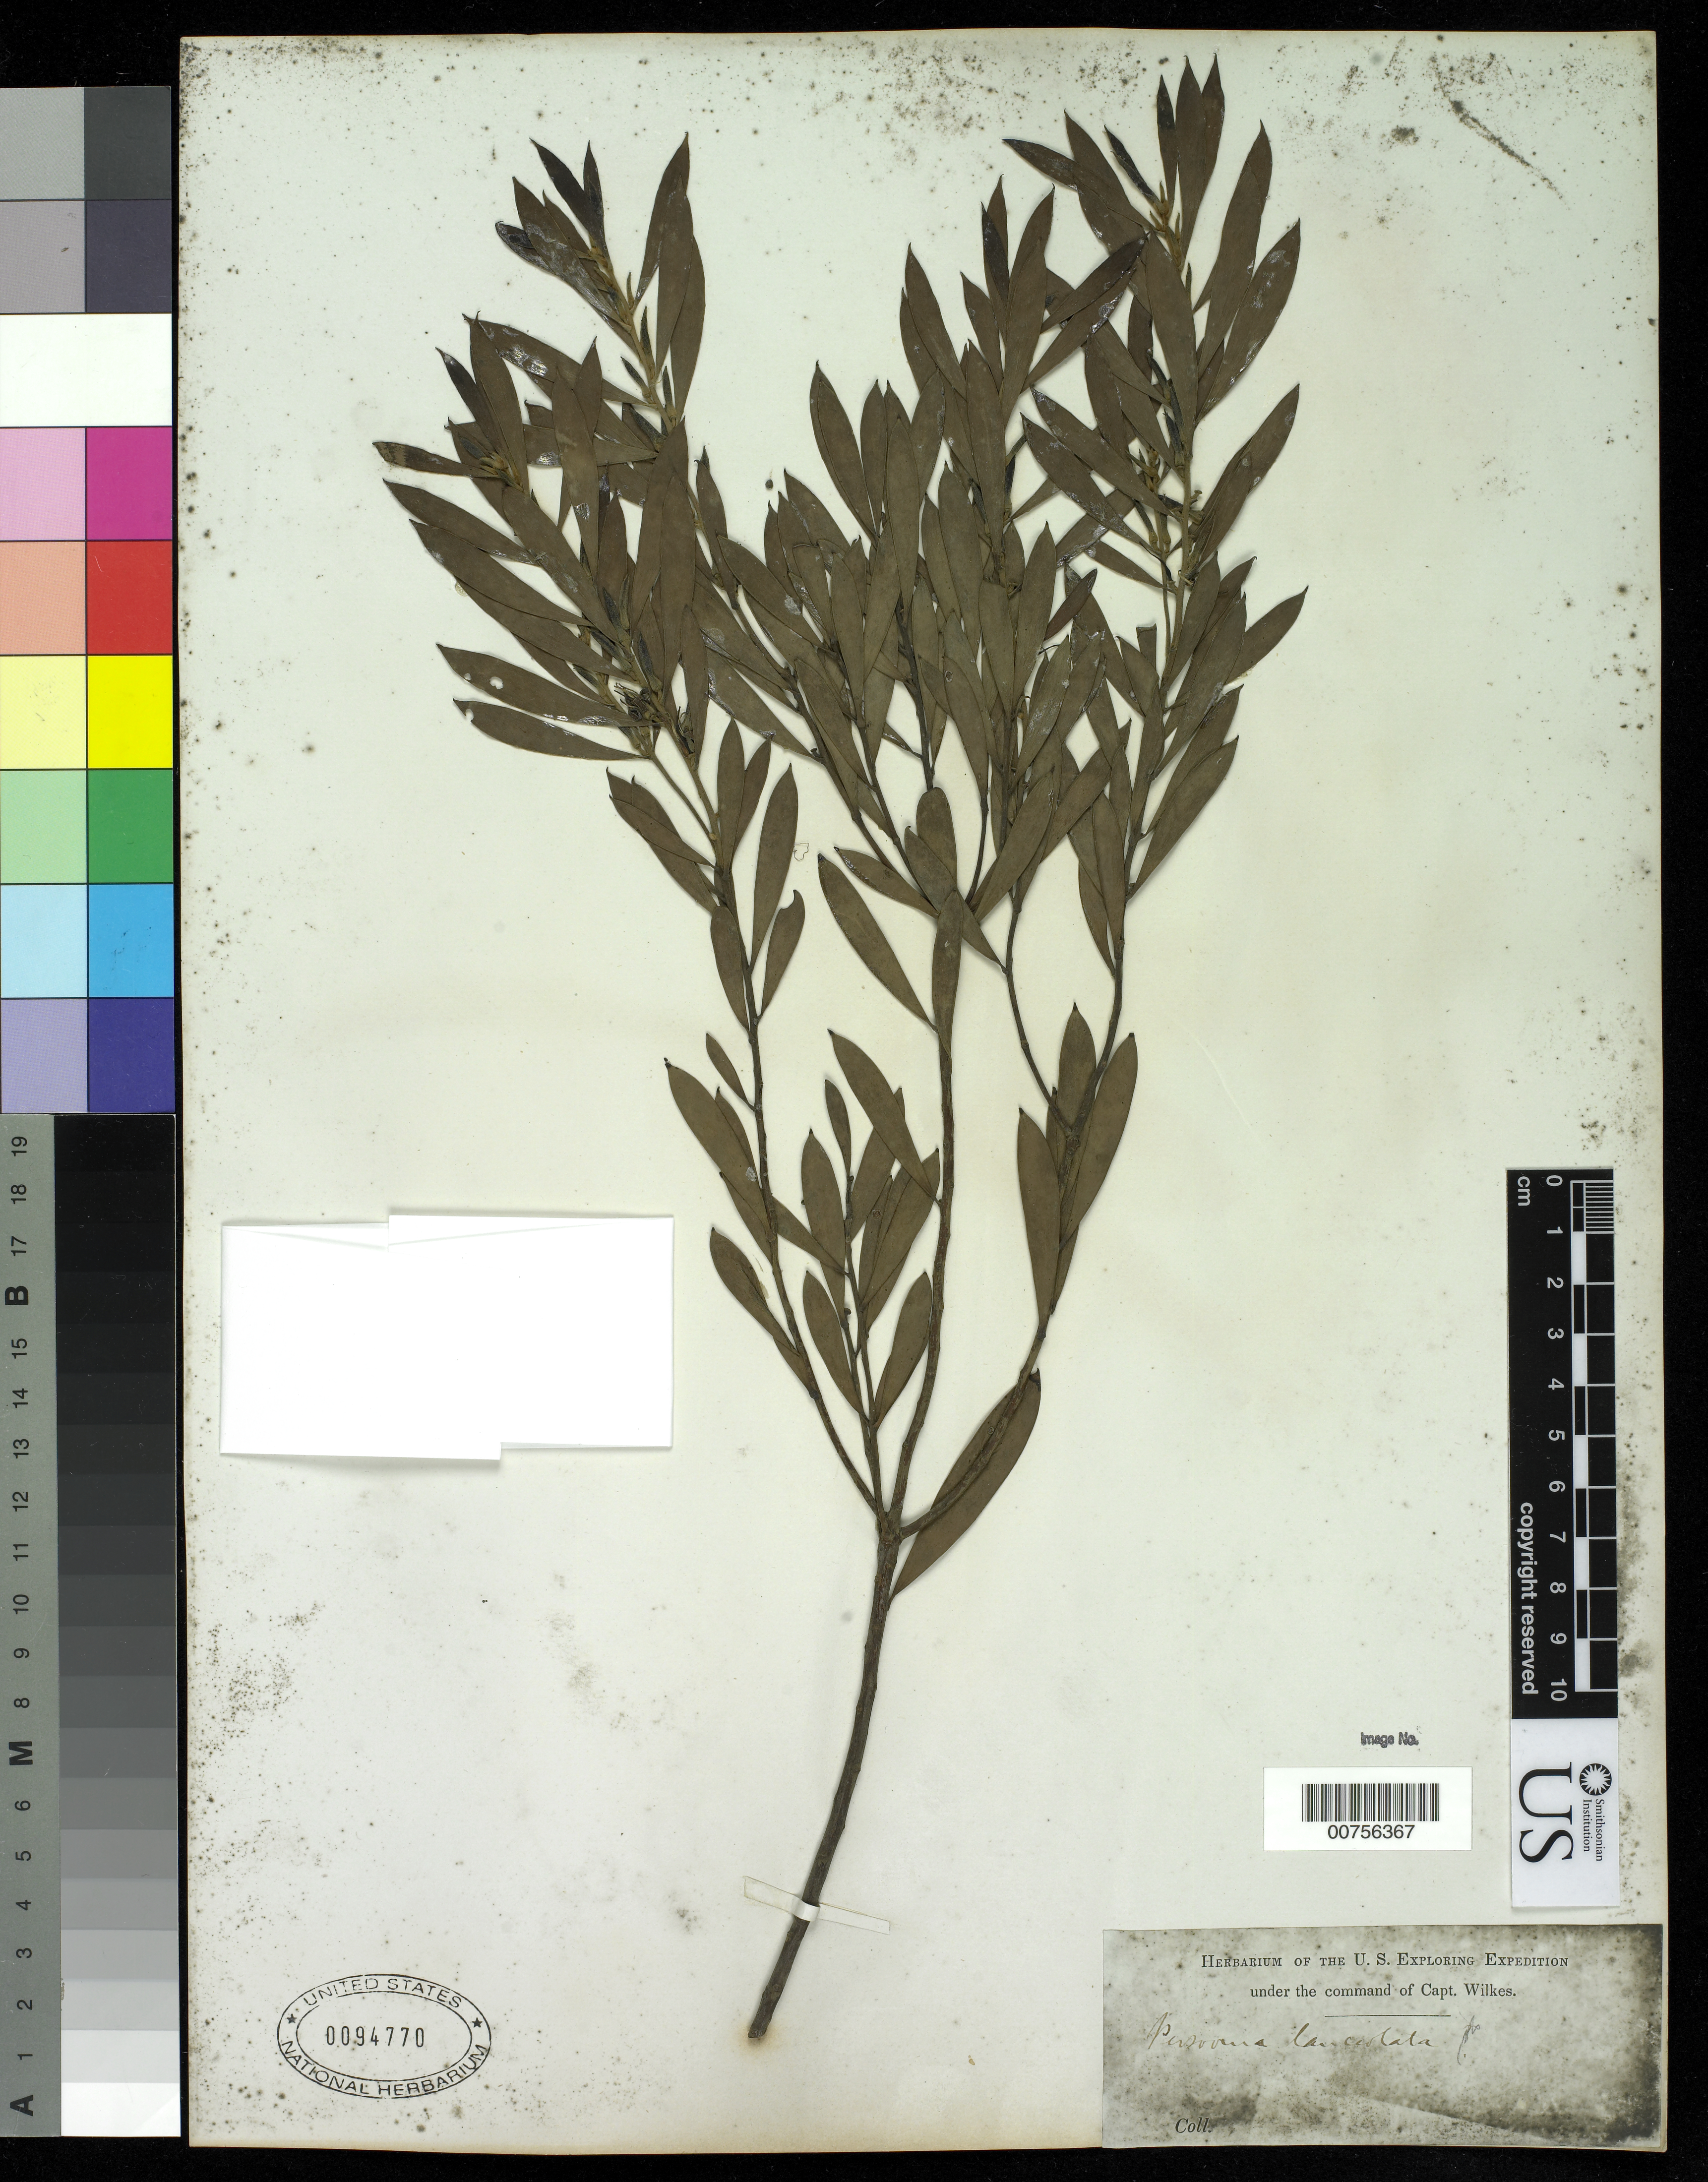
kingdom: Plantae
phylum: Tracheophyta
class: Magnoliopsida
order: Proteales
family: Proteaceae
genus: Persoonia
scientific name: Persoonia lanceolata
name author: Michx.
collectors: Wilkes Explor. Exped.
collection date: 1838/1842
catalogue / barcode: US 94770